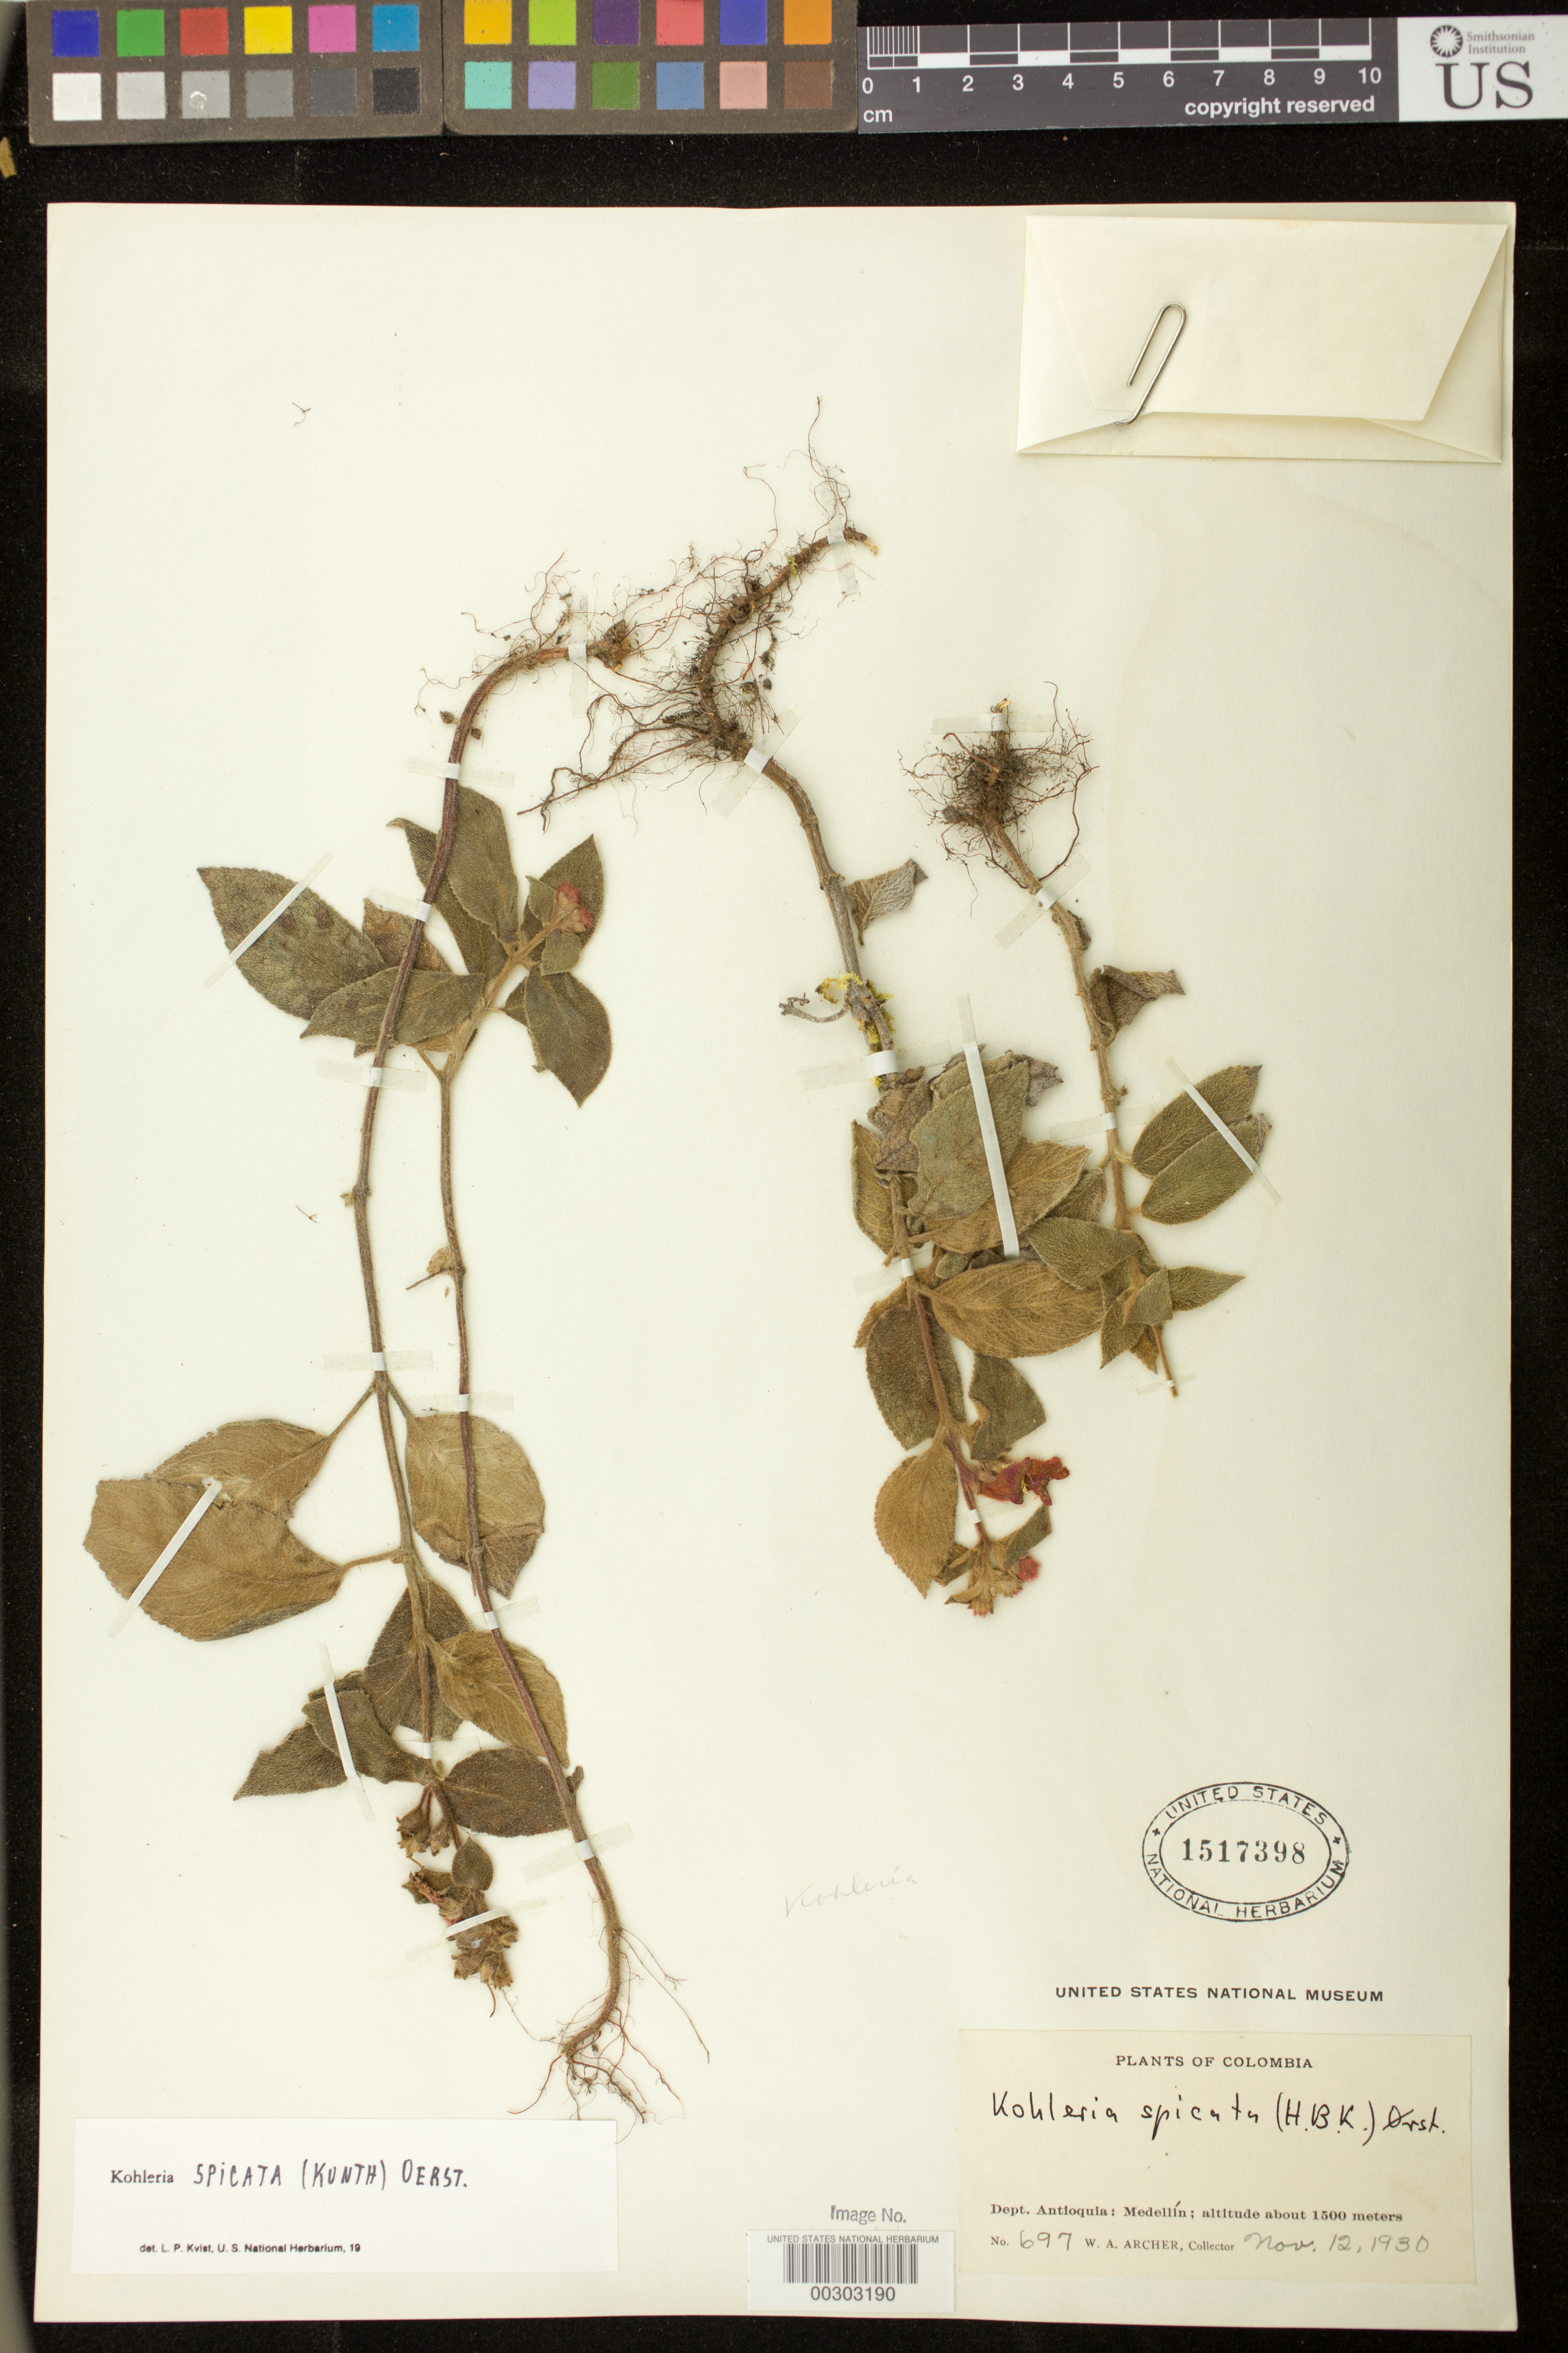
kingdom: Plantae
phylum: Tracheophyta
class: Magnoliopsida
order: Lamiales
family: Gesneriaceae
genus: Kohleria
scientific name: Kohleria spicata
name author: (Kunth) Oerst.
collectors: A. W. Archer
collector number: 697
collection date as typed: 12 Nov 1930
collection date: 1930-11-12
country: Colombia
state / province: Antioquia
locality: Medellin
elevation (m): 1500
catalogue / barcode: US 1517398